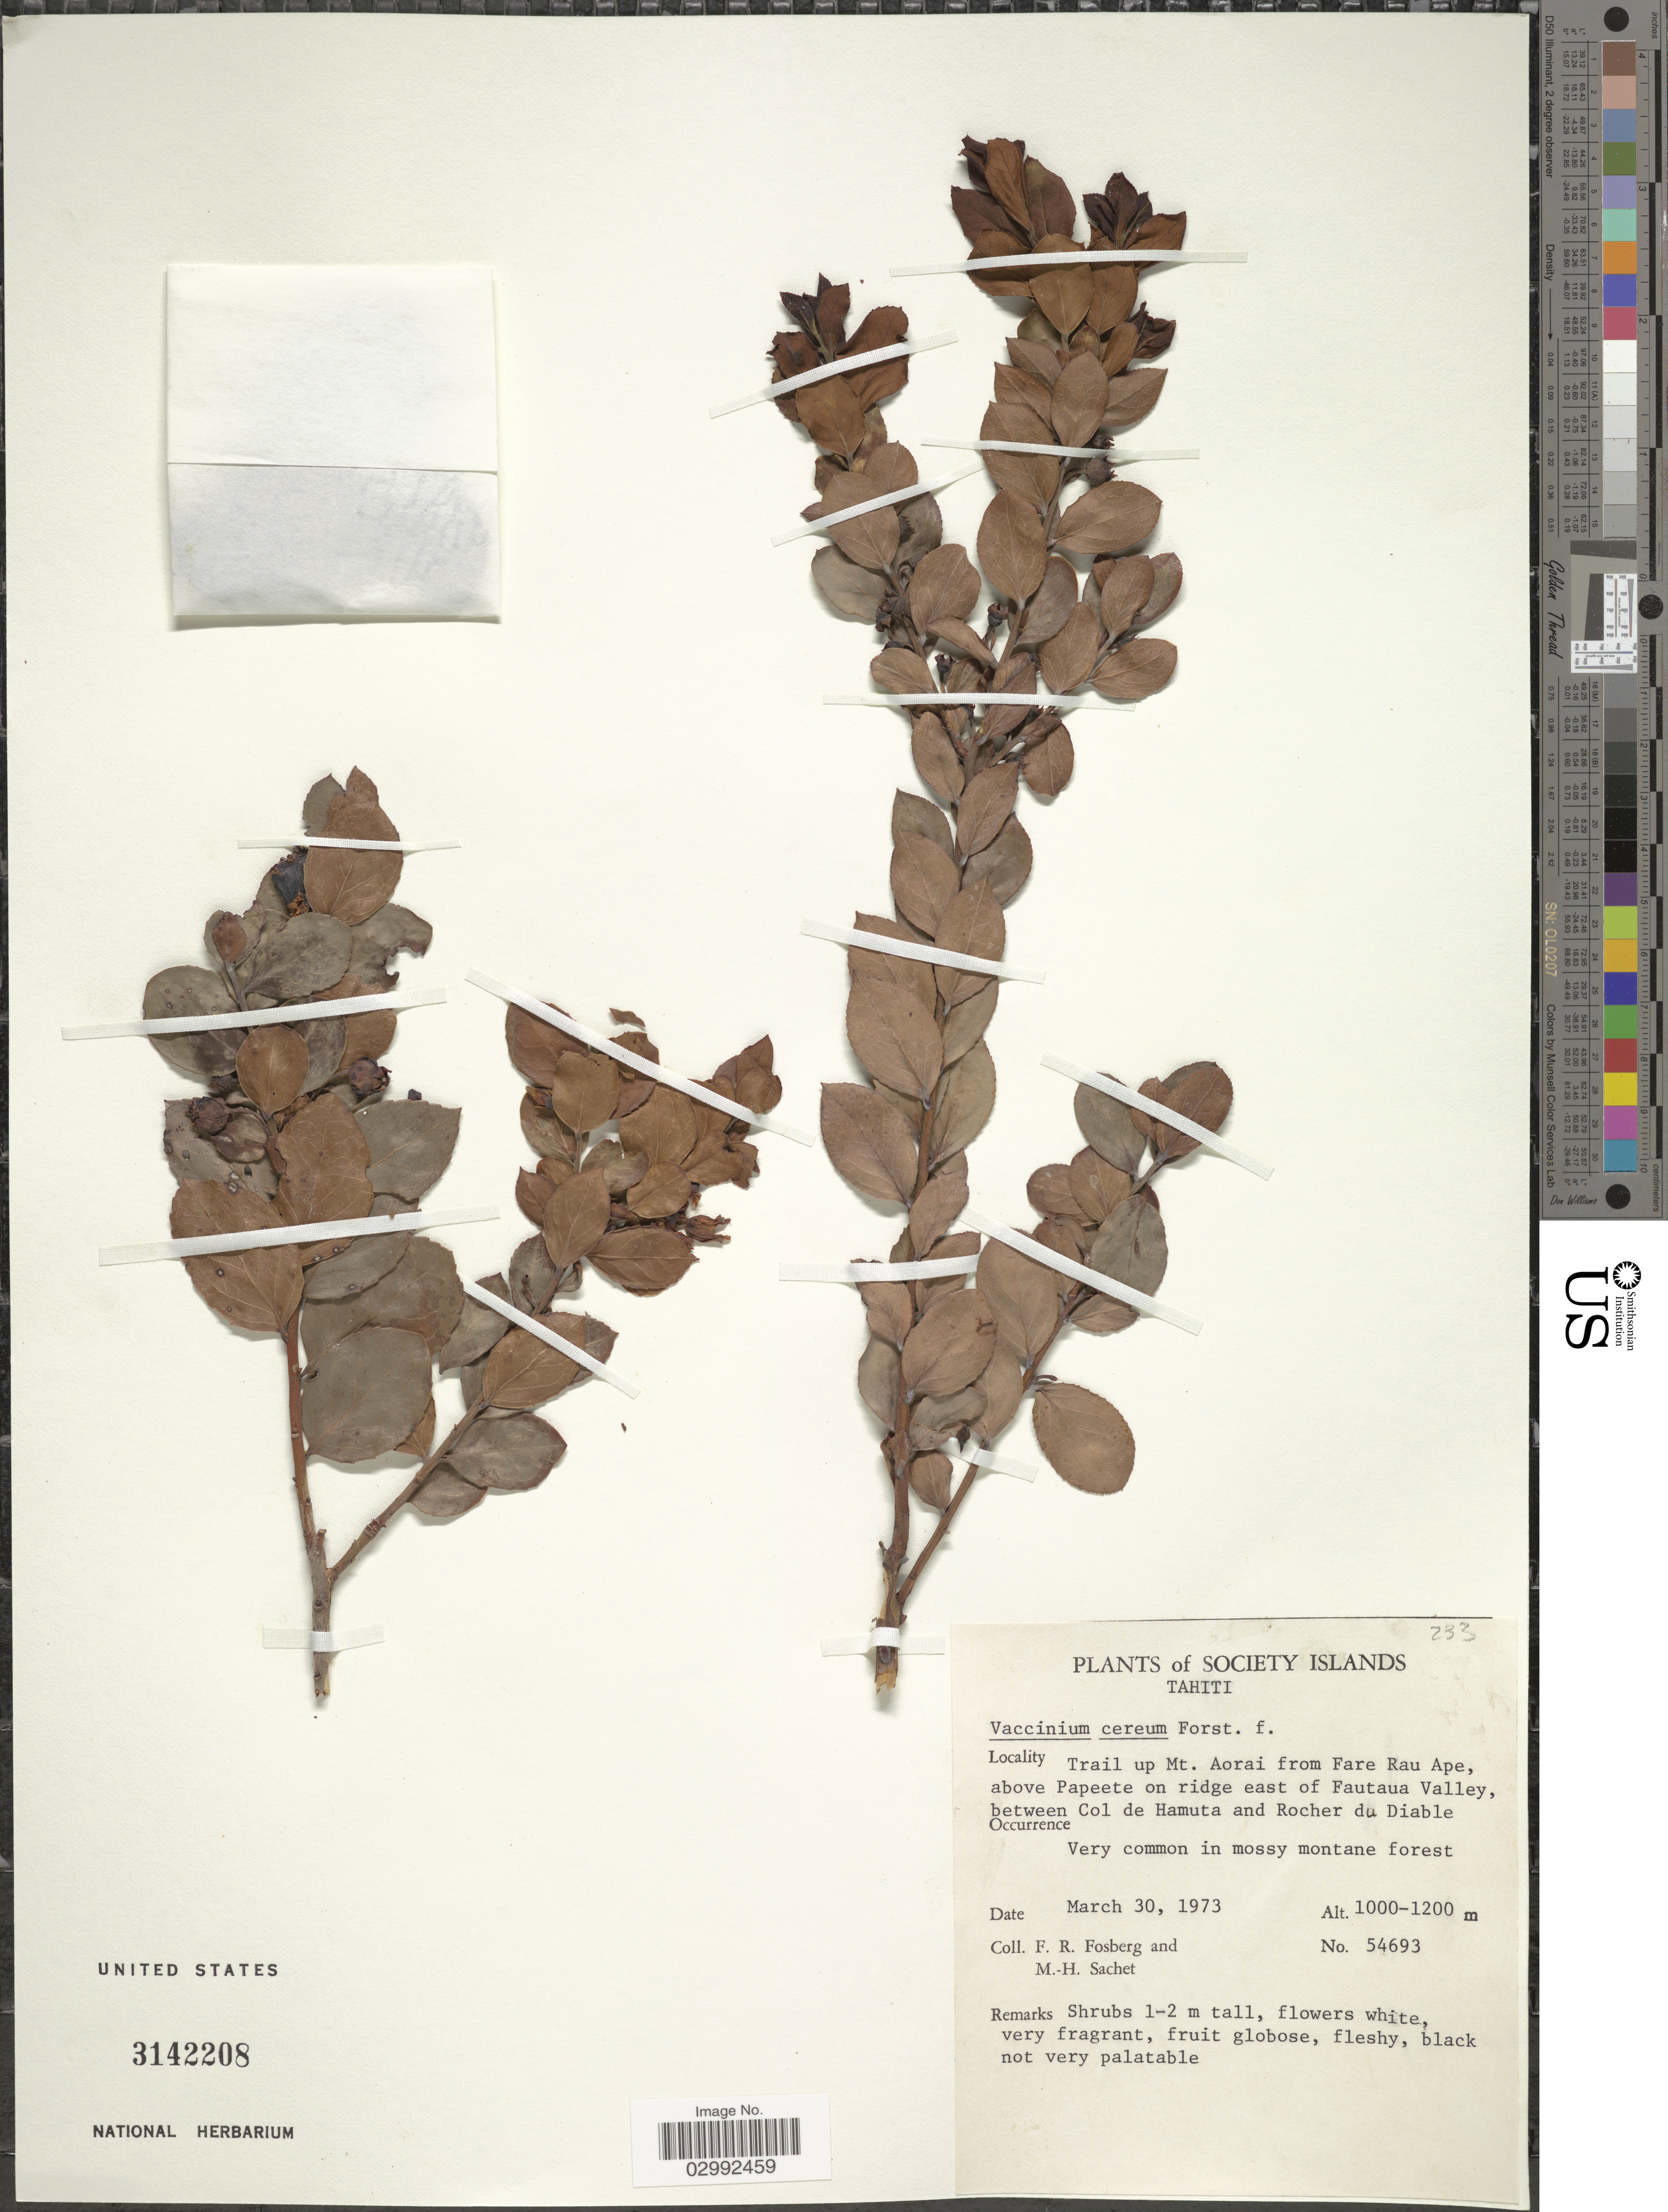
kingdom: Plantae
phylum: Tracheophyta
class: Magnoliopsida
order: Ericales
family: Ericaceae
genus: Vaccinium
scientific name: Vaccinium cereum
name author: (L. f.) G. Forst.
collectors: F. R. Fosberg & M.-H. Sachet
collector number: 54693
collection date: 1973-03-30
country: French Polynesia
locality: The Society Islands, Tahiti, Trail up Mt. Aorai from Fare Rau Ape, above Papeete on ridge east of Fautaua Valley, between Col de Hamuta and Rocher du Diable.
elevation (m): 1000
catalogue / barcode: US 3142208